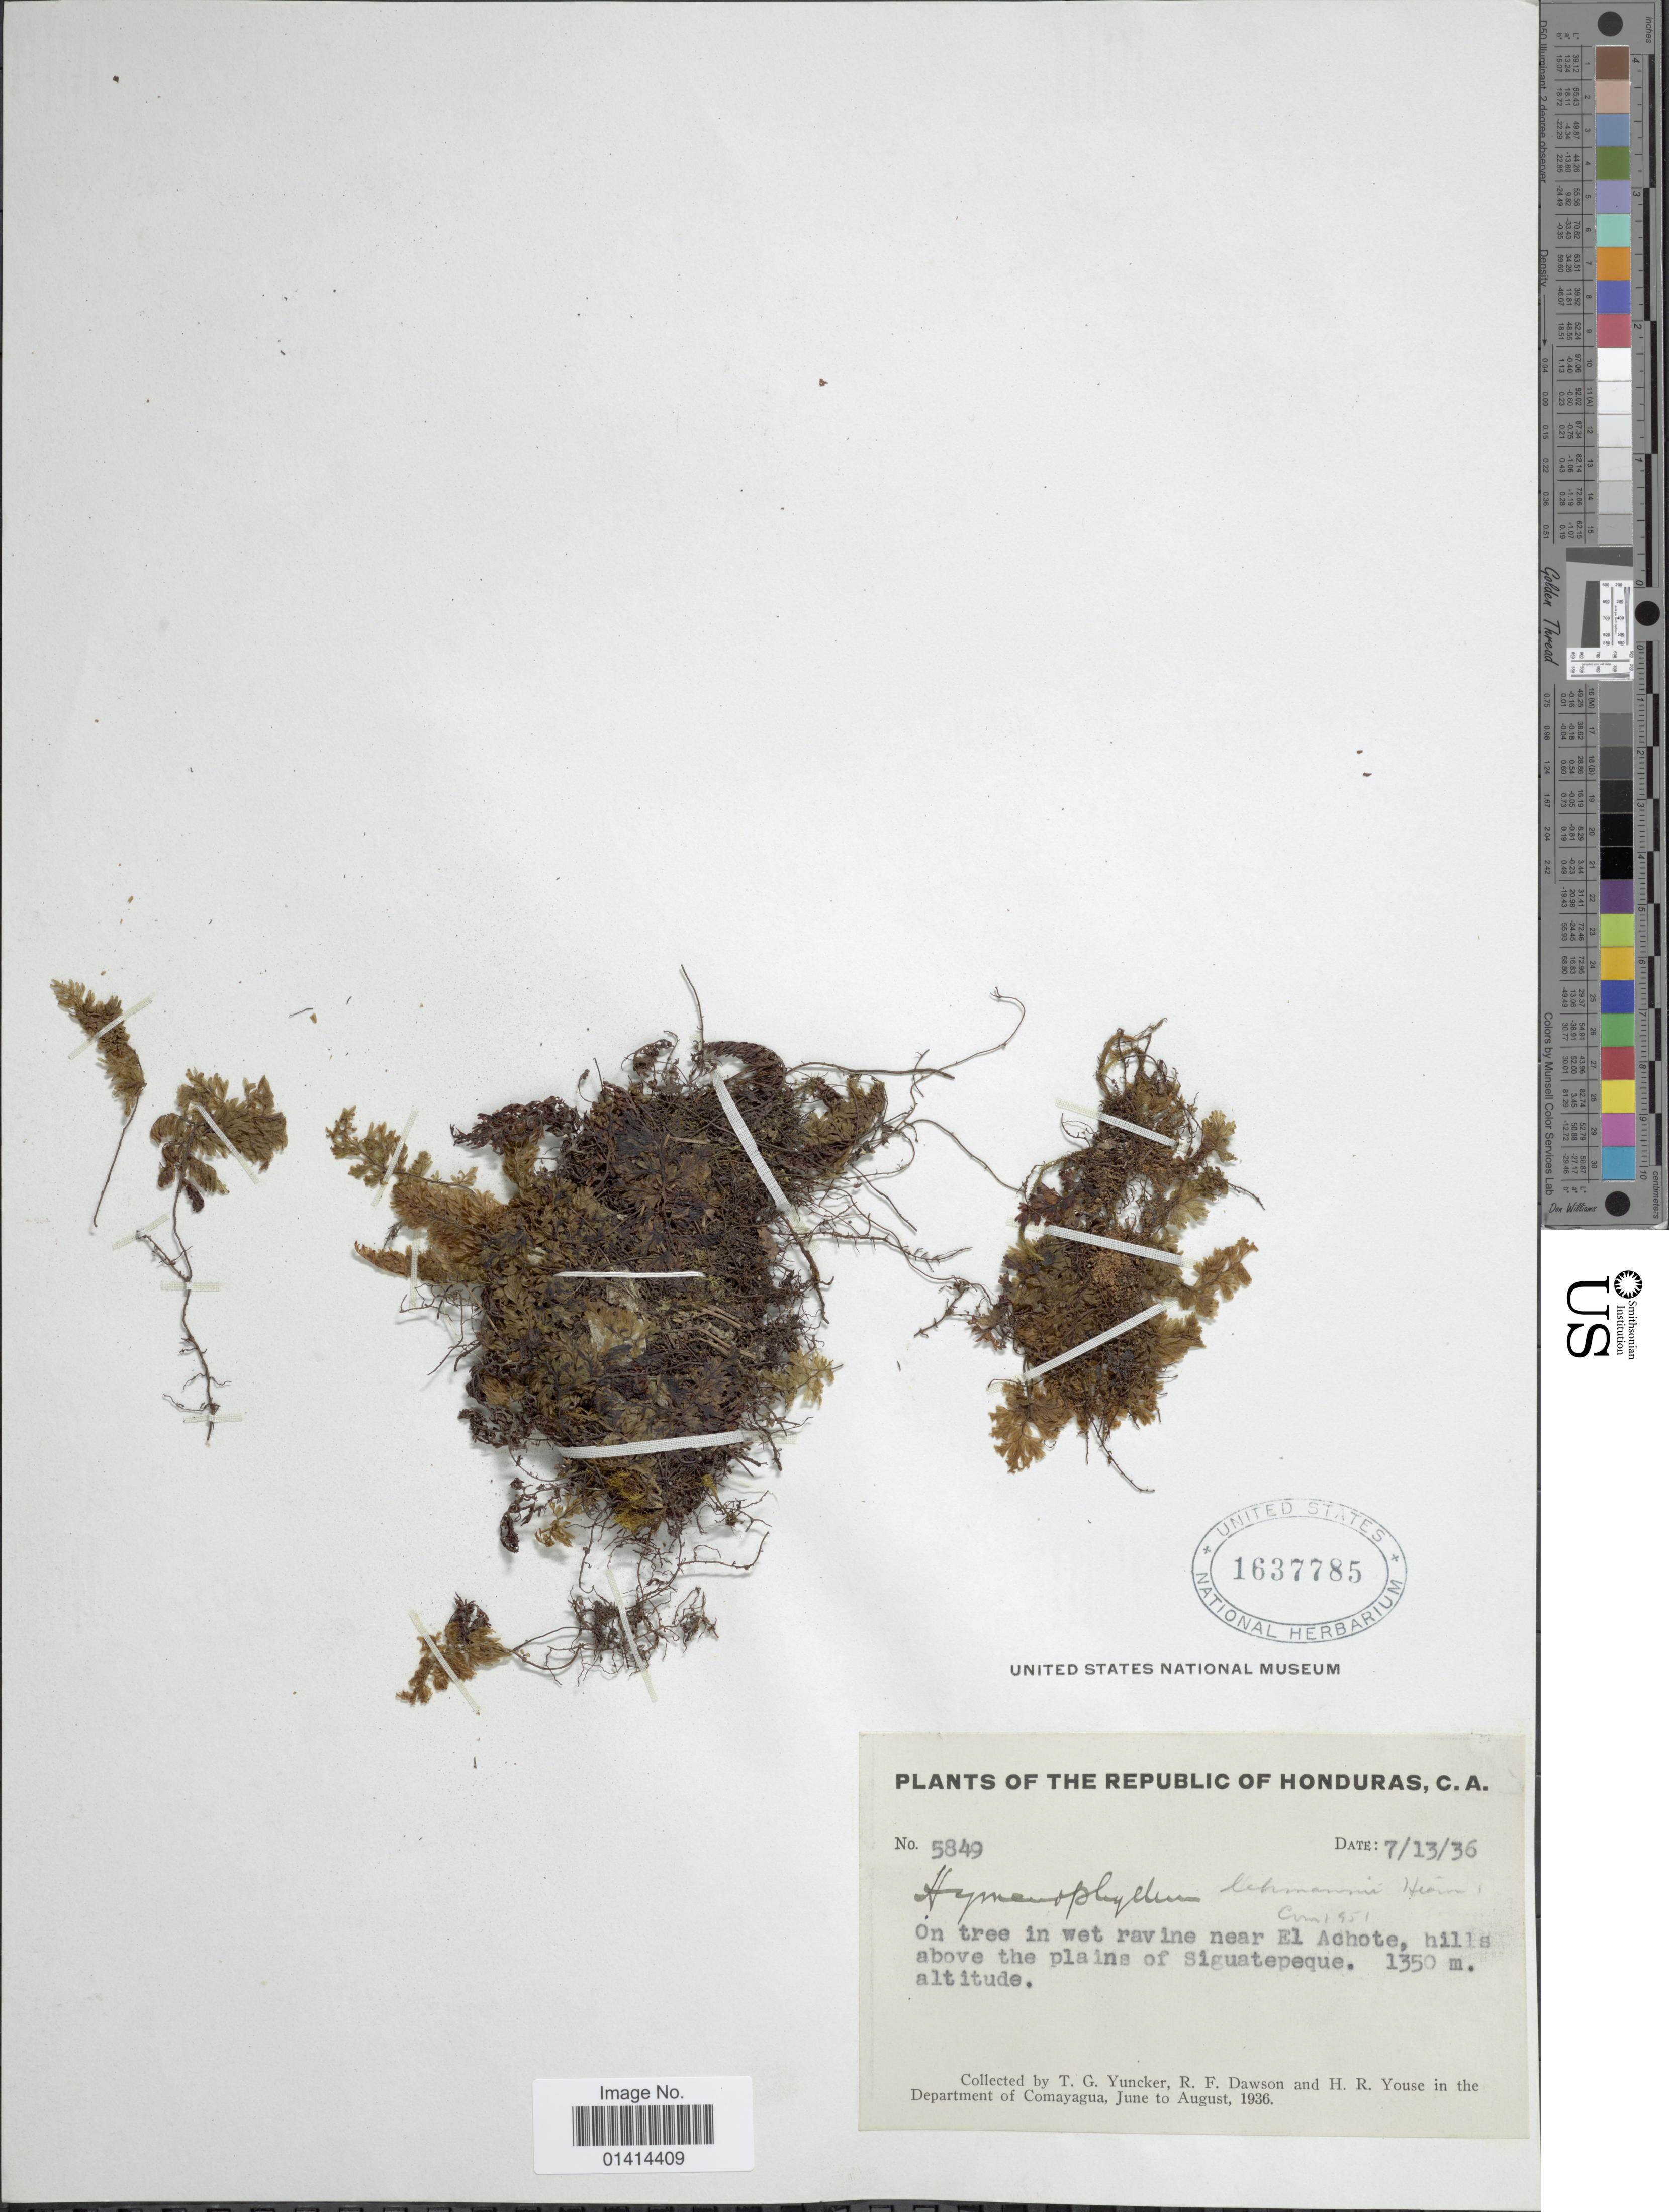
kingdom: Plantae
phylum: Tracheophyta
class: Polypodiopsida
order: Hymenophyllales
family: Hymenophyllaceae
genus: Hymenophyllum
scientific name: Hymenophyllum myriocarpum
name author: Hook.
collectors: T. G. Yuncker & R. F. Dawson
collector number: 5849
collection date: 1936-07-13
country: Honduras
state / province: Comayagua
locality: The republic of Honduras, C.A., On tree in wet ravine near El Achote, hills above the plains of Siguatepeque, Department of Comayagua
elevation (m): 1350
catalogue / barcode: US 1637785